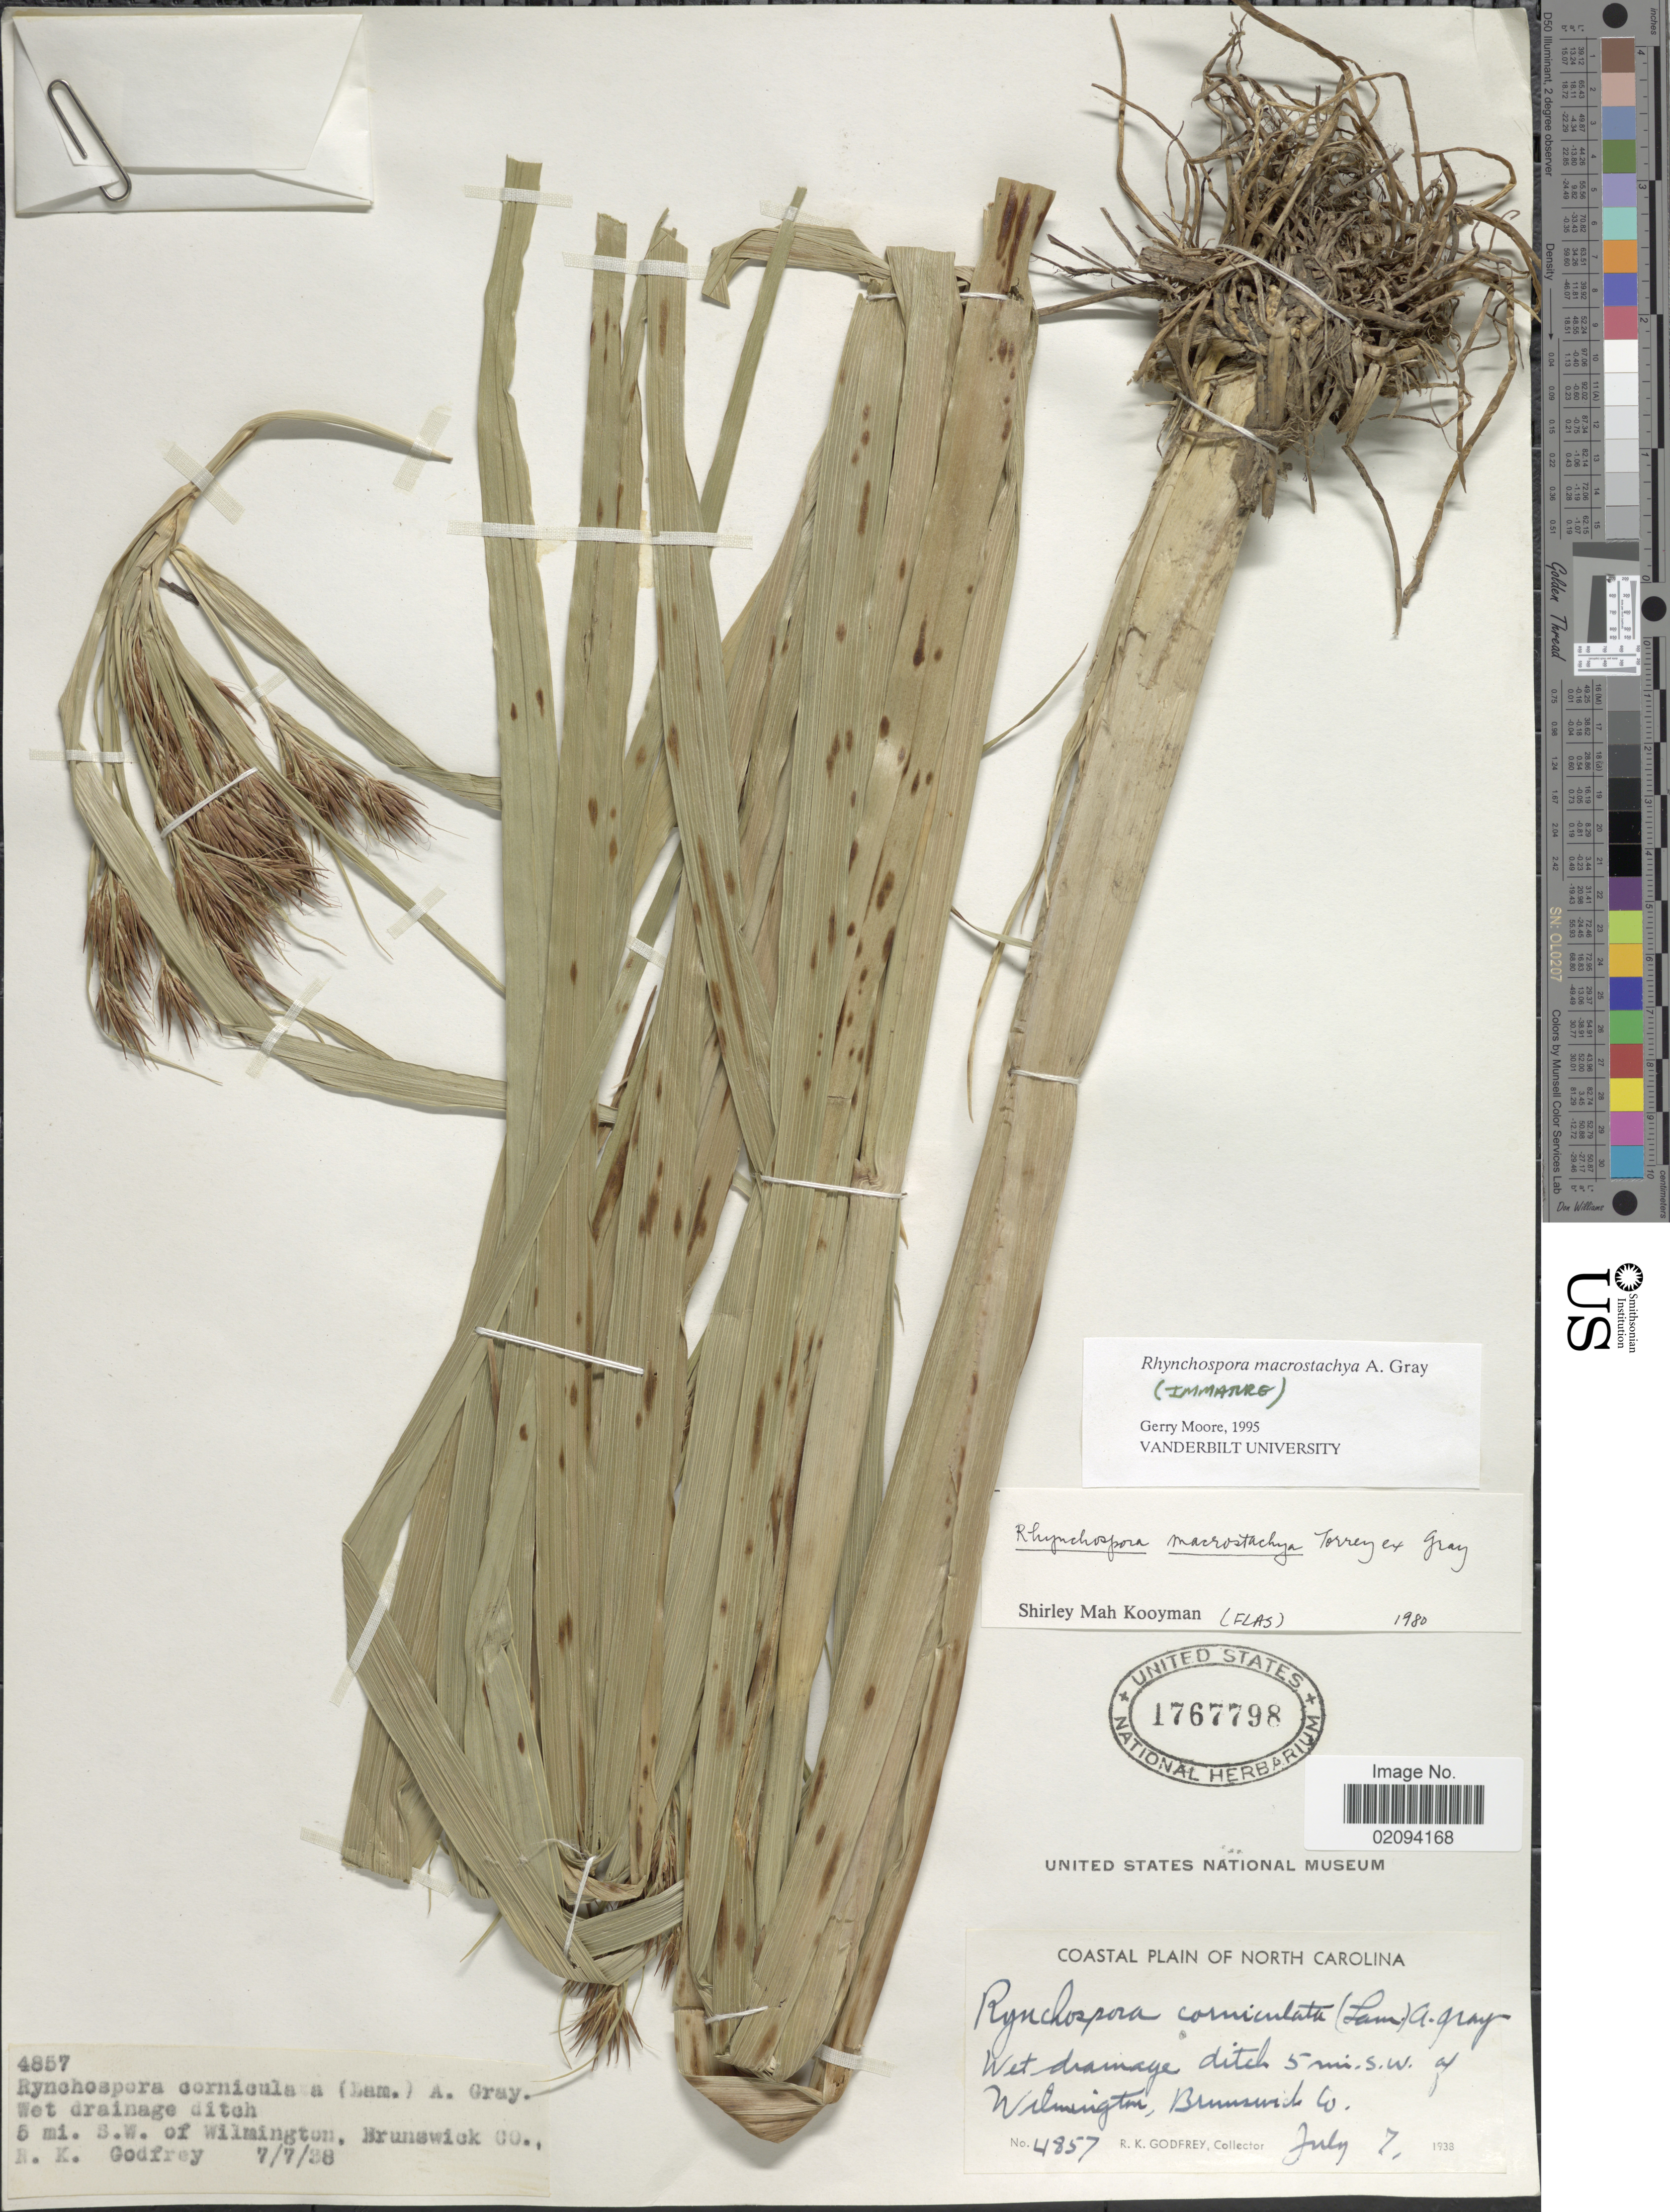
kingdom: Plantae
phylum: Tracheophyta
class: Liliopsida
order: Poales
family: Cyperaceae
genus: Rhynchospora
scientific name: Rhynchospora macrostachya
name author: Torr. ex A. Gray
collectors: R. K. Godfrey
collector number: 4857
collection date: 1938-07-07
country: United States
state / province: North Carolina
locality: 5 mi. S.W. of Wilmington, Brunswick Co.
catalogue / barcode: US 1767798